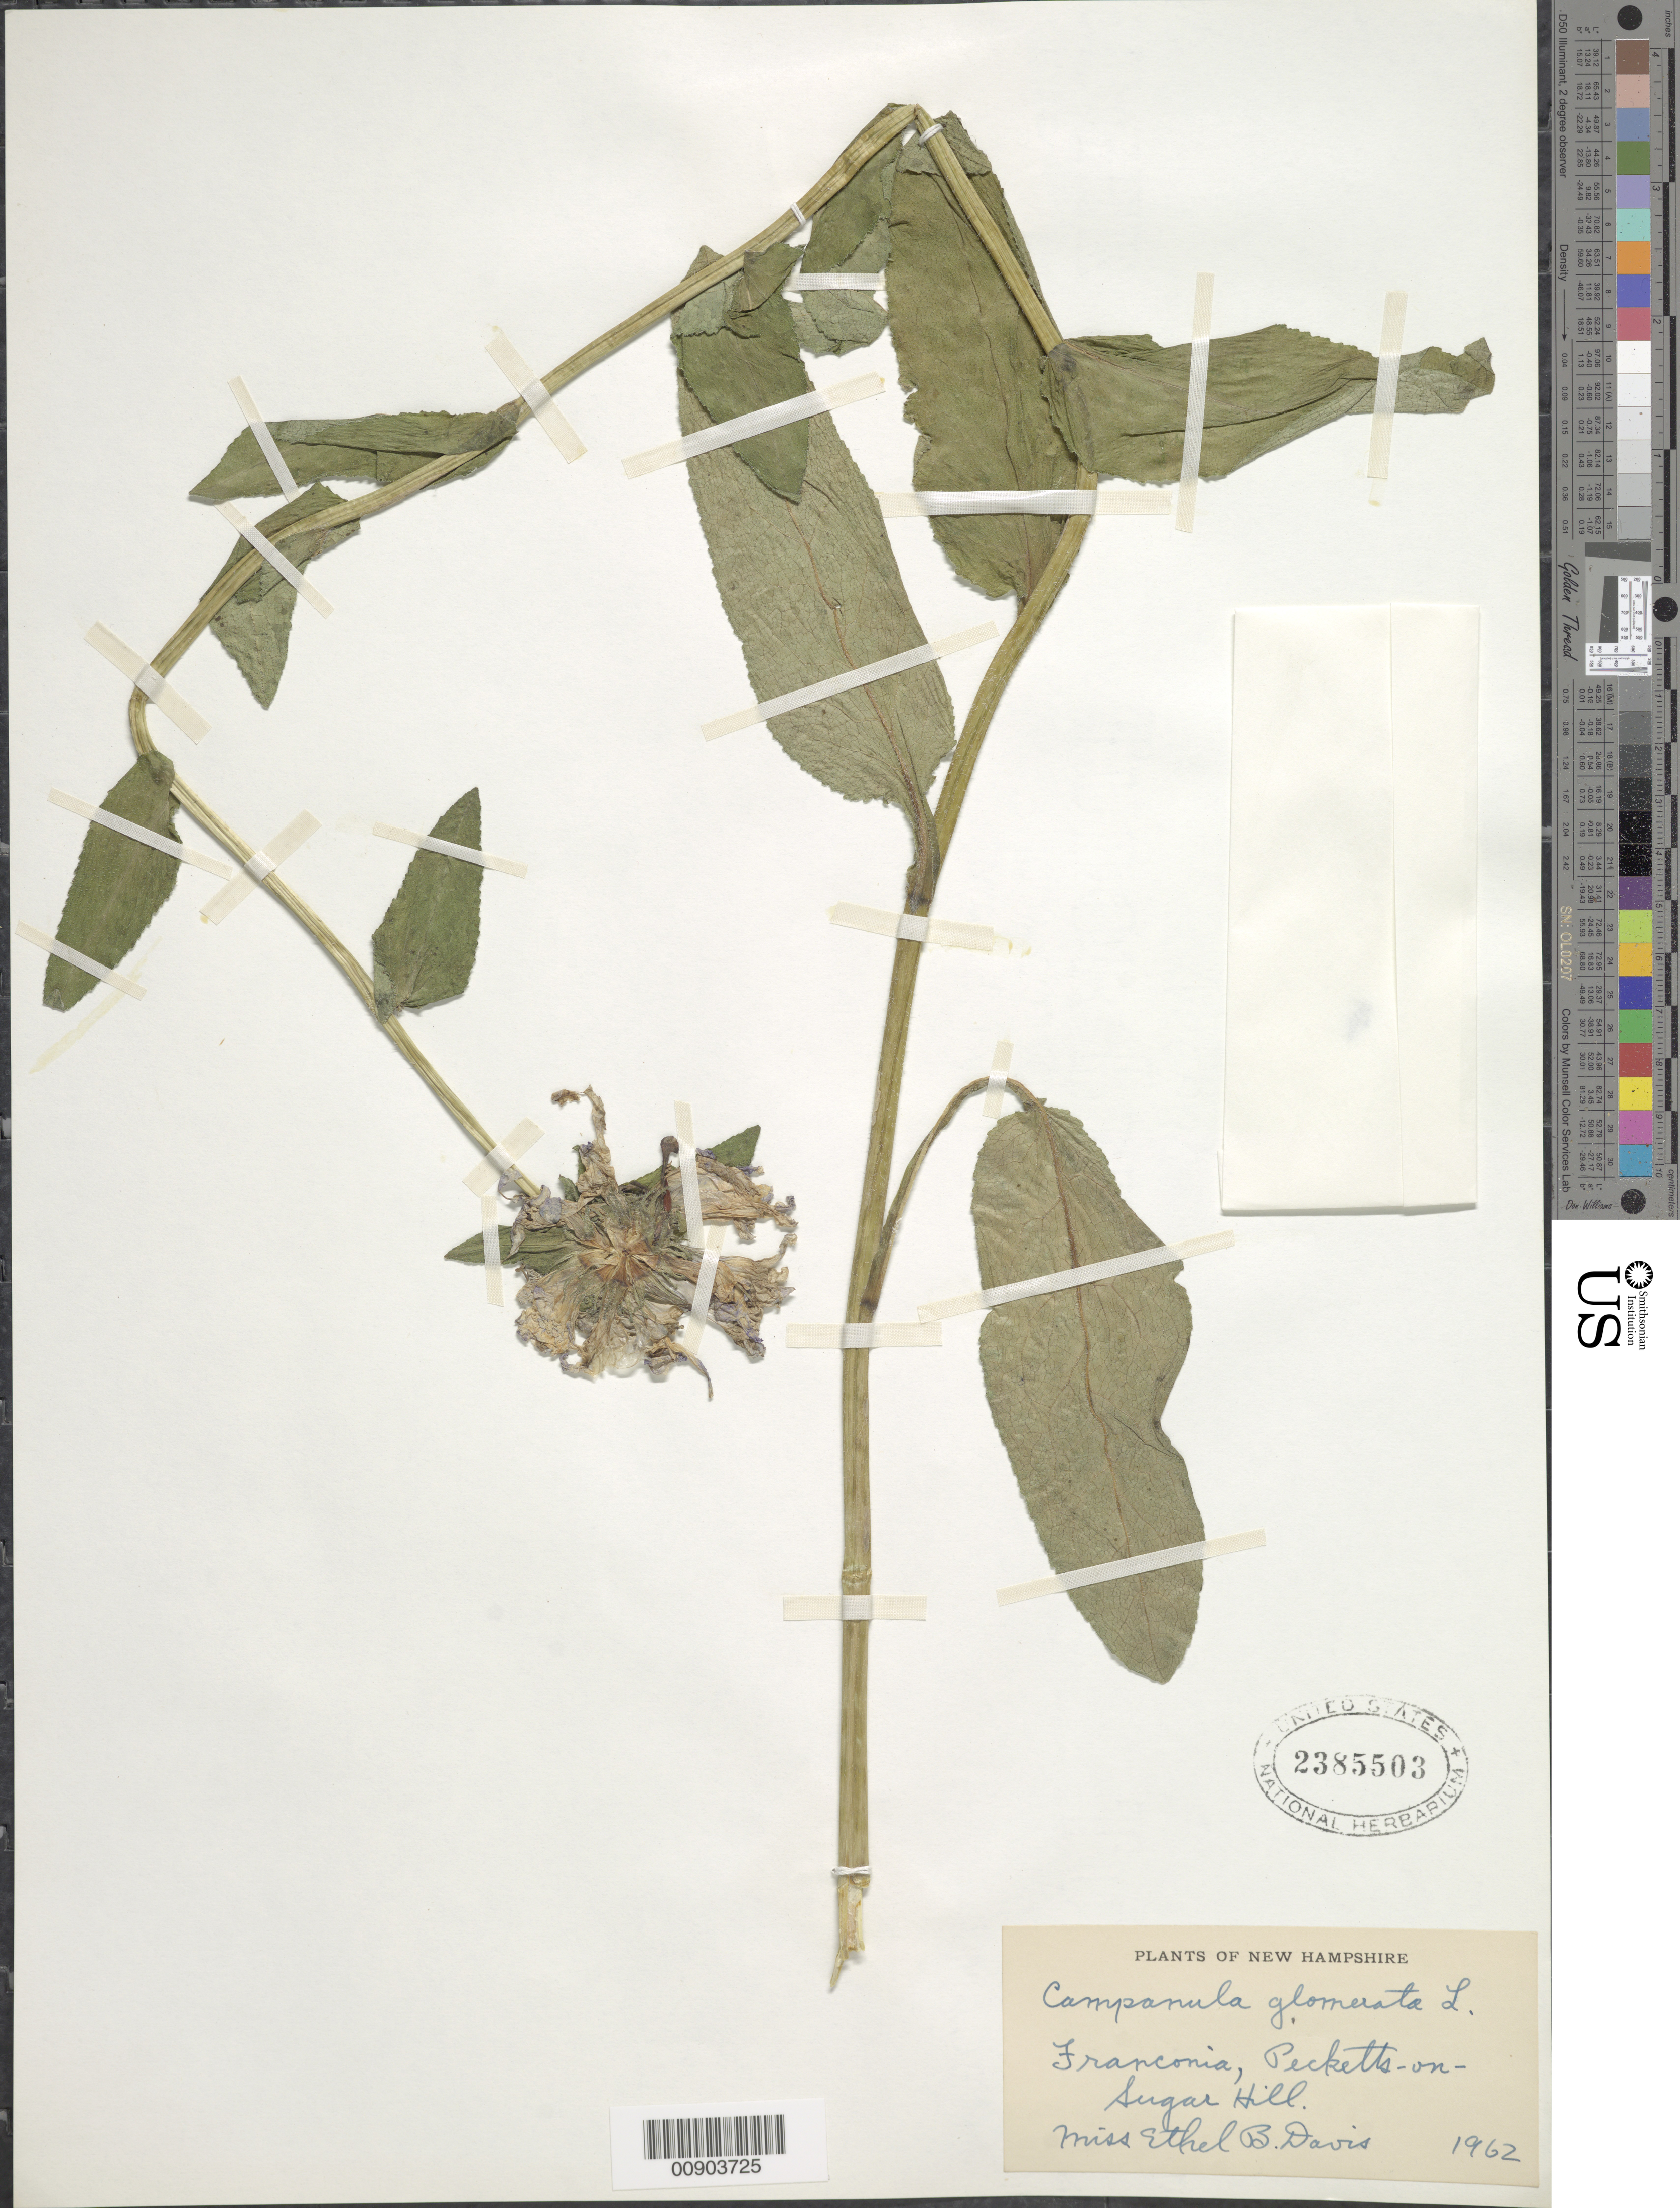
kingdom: Plantae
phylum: Tracheophyta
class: Magnoliopsida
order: Asterales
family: Campanulaceae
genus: Campanula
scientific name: Campanula exigua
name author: Rattan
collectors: E. Davis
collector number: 1962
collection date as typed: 1962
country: United States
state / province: New Hampshire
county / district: Grafton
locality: Franconia, Pecketts-on-Sugar Hill.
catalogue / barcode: US 2385503